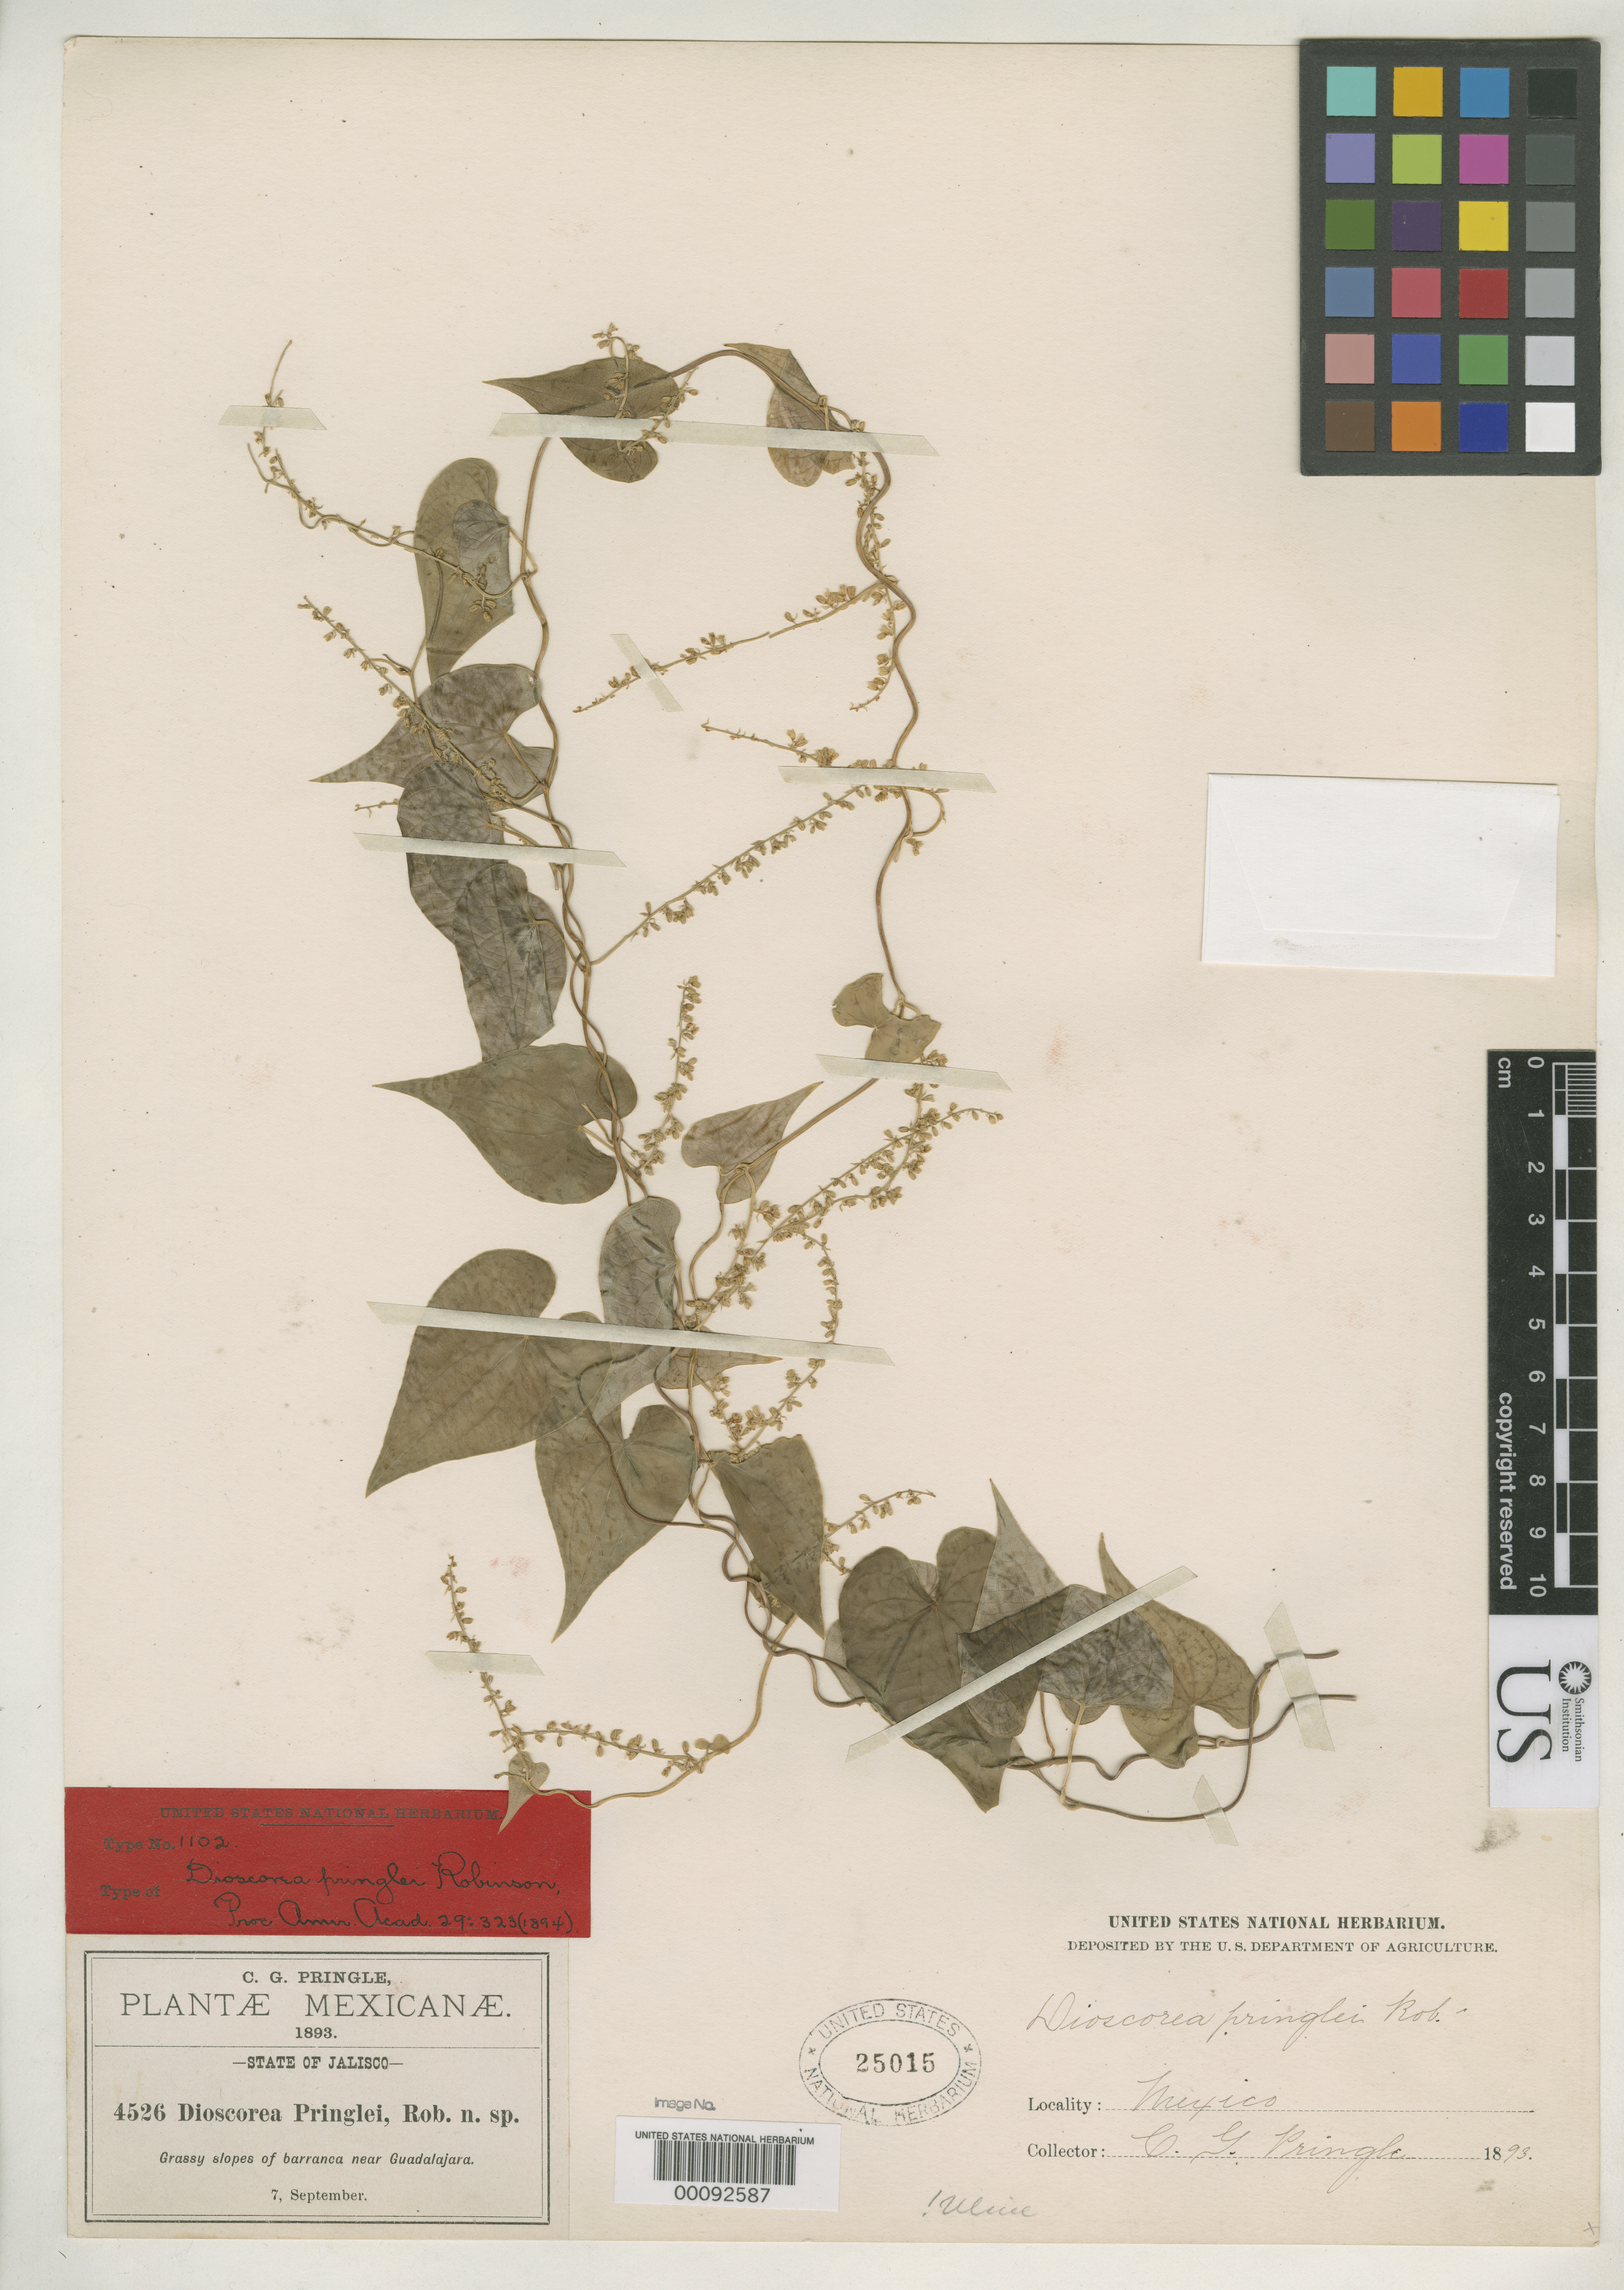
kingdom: Plantae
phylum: Tracheophyta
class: Liliopsida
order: Dioscoreales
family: Dioscoreaceae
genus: Dioscorea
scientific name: Dioscorea pringlei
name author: B.L. Rob.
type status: Isotype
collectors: C. G. Pringle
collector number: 4526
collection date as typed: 07 Sep 1893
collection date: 1893-09-07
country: Mexico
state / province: Jalisco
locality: Near Guadalajara.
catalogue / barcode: US 25015